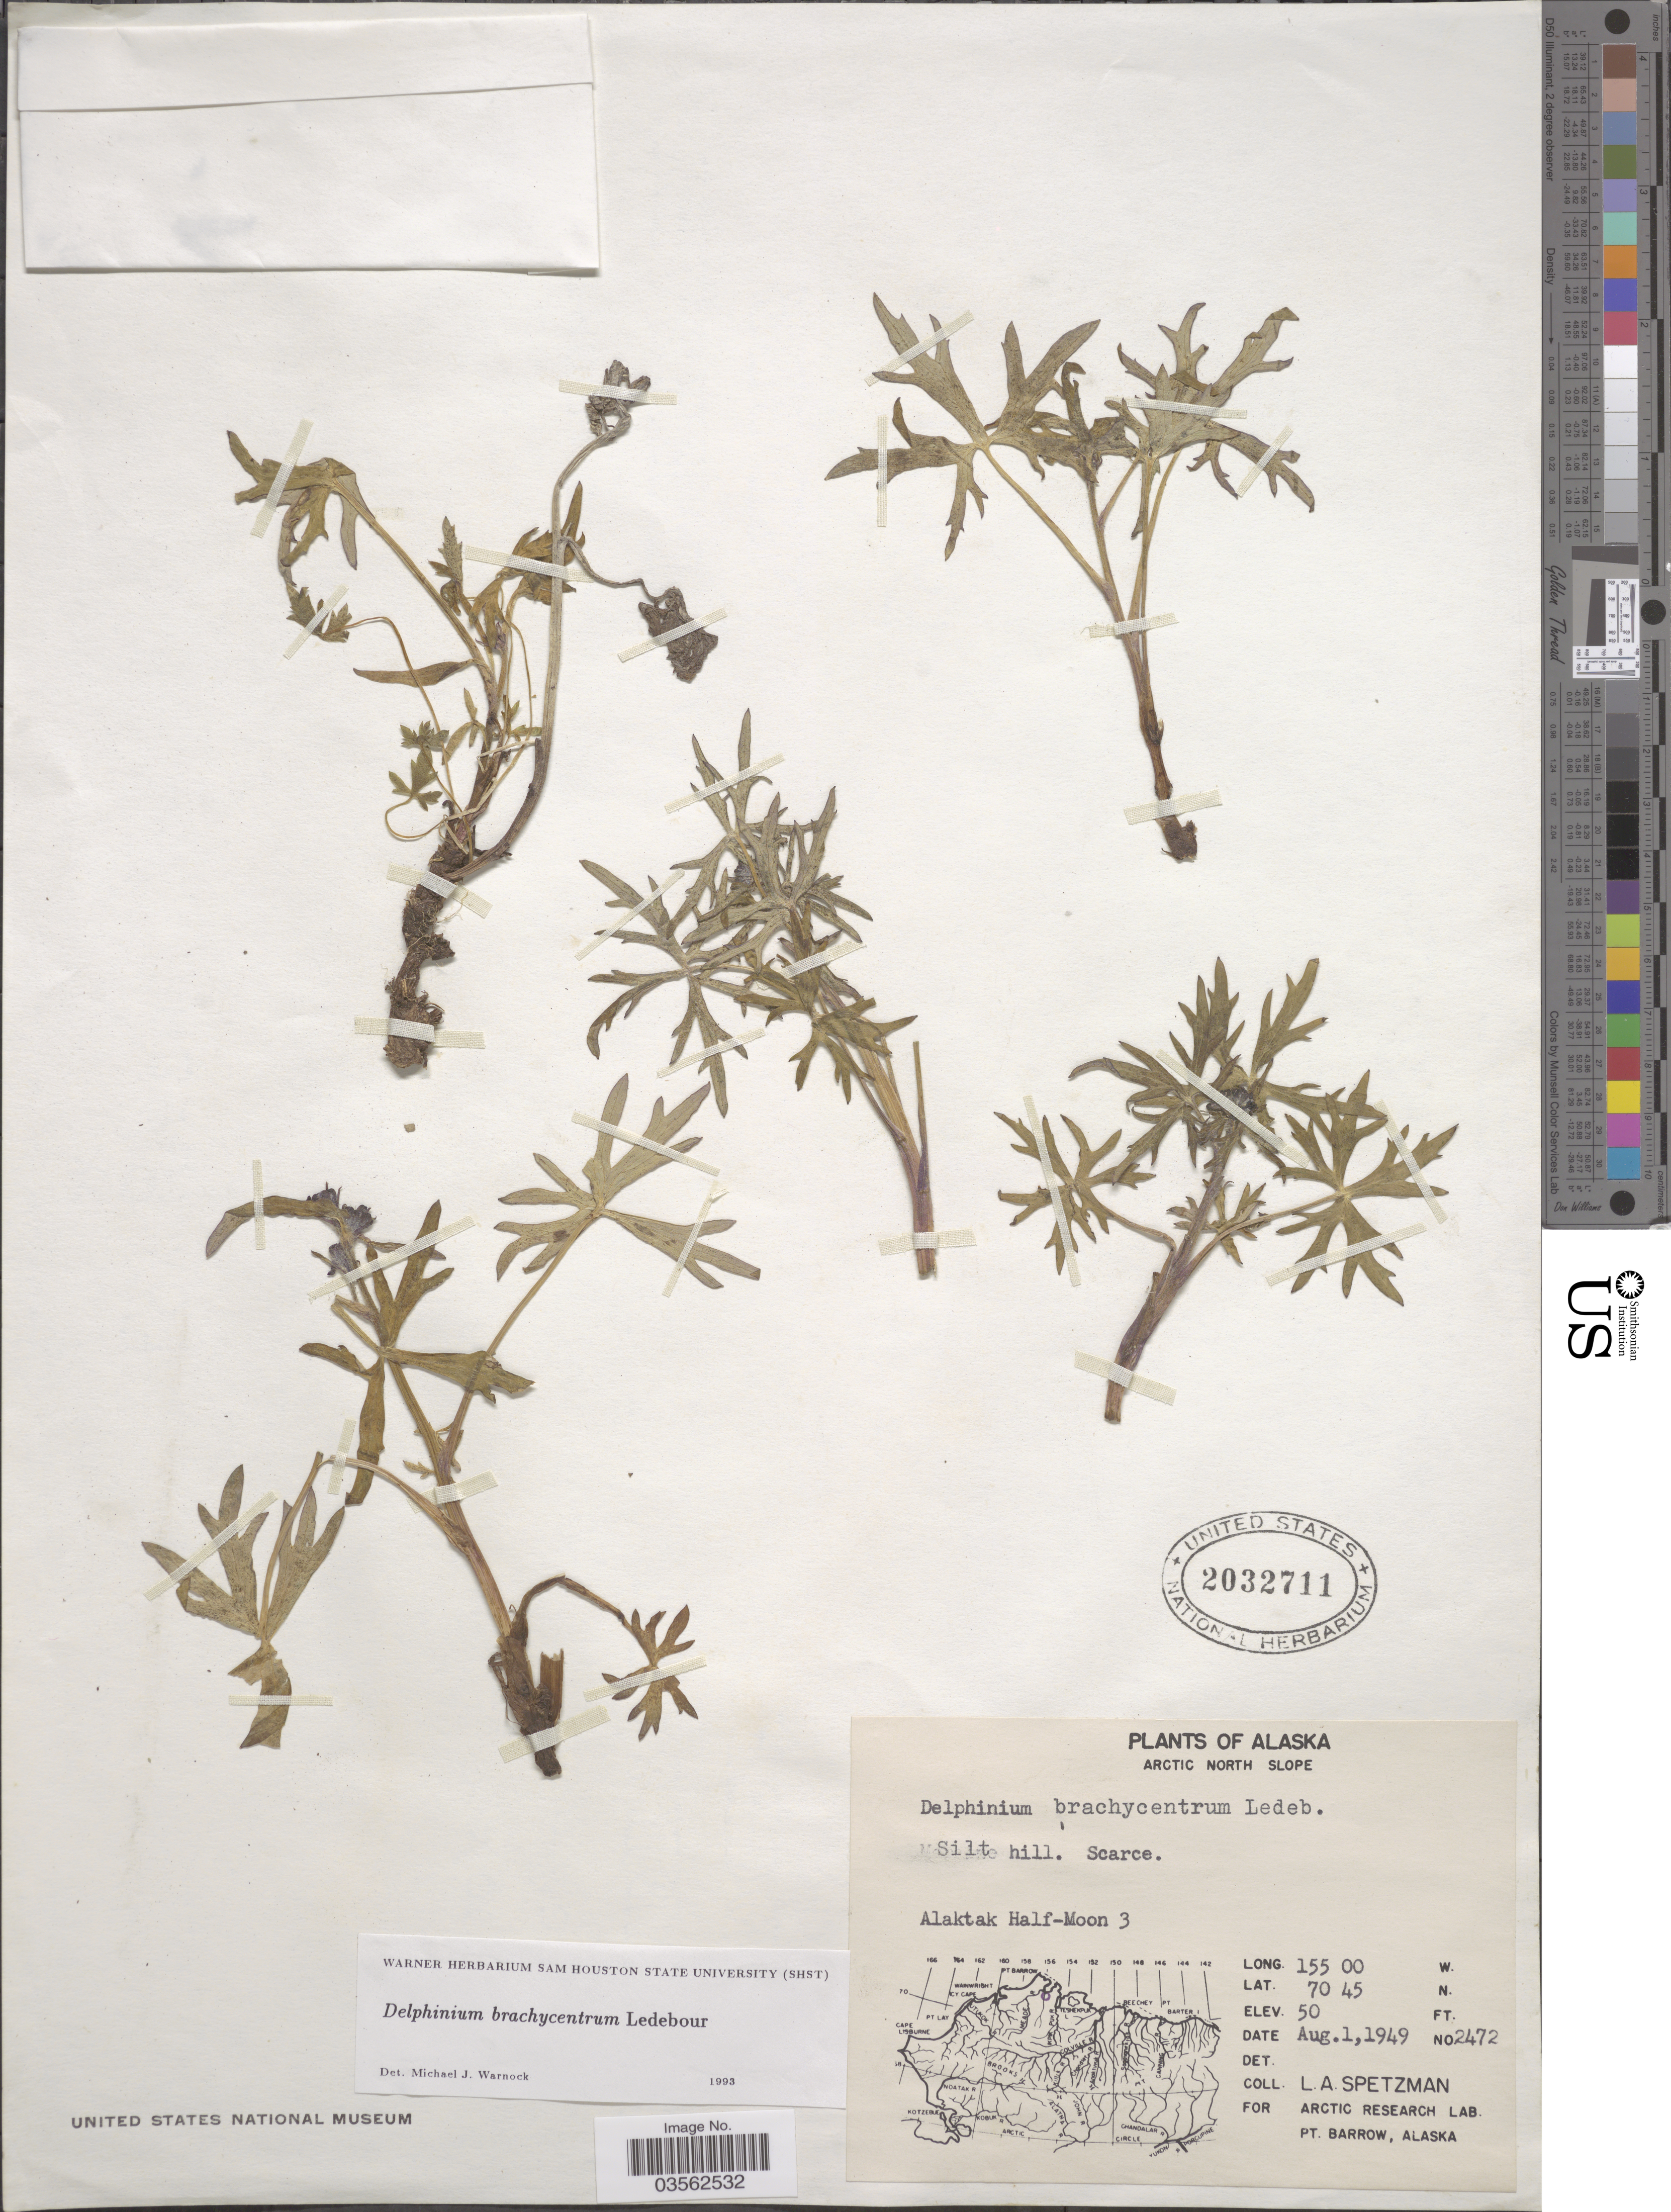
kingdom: Plantae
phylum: Tracheophyta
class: Magnoliopsida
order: Ranunculales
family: Ranunculaceae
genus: Delphinium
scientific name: Delphinium brachycentrum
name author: Ledeb.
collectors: L. Spetzman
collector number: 2472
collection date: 1949-08-01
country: United States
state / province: Alaska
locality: Arctic North Slope. Alaktak Half-Moon 3.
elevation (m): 15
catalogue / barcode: US 2032711